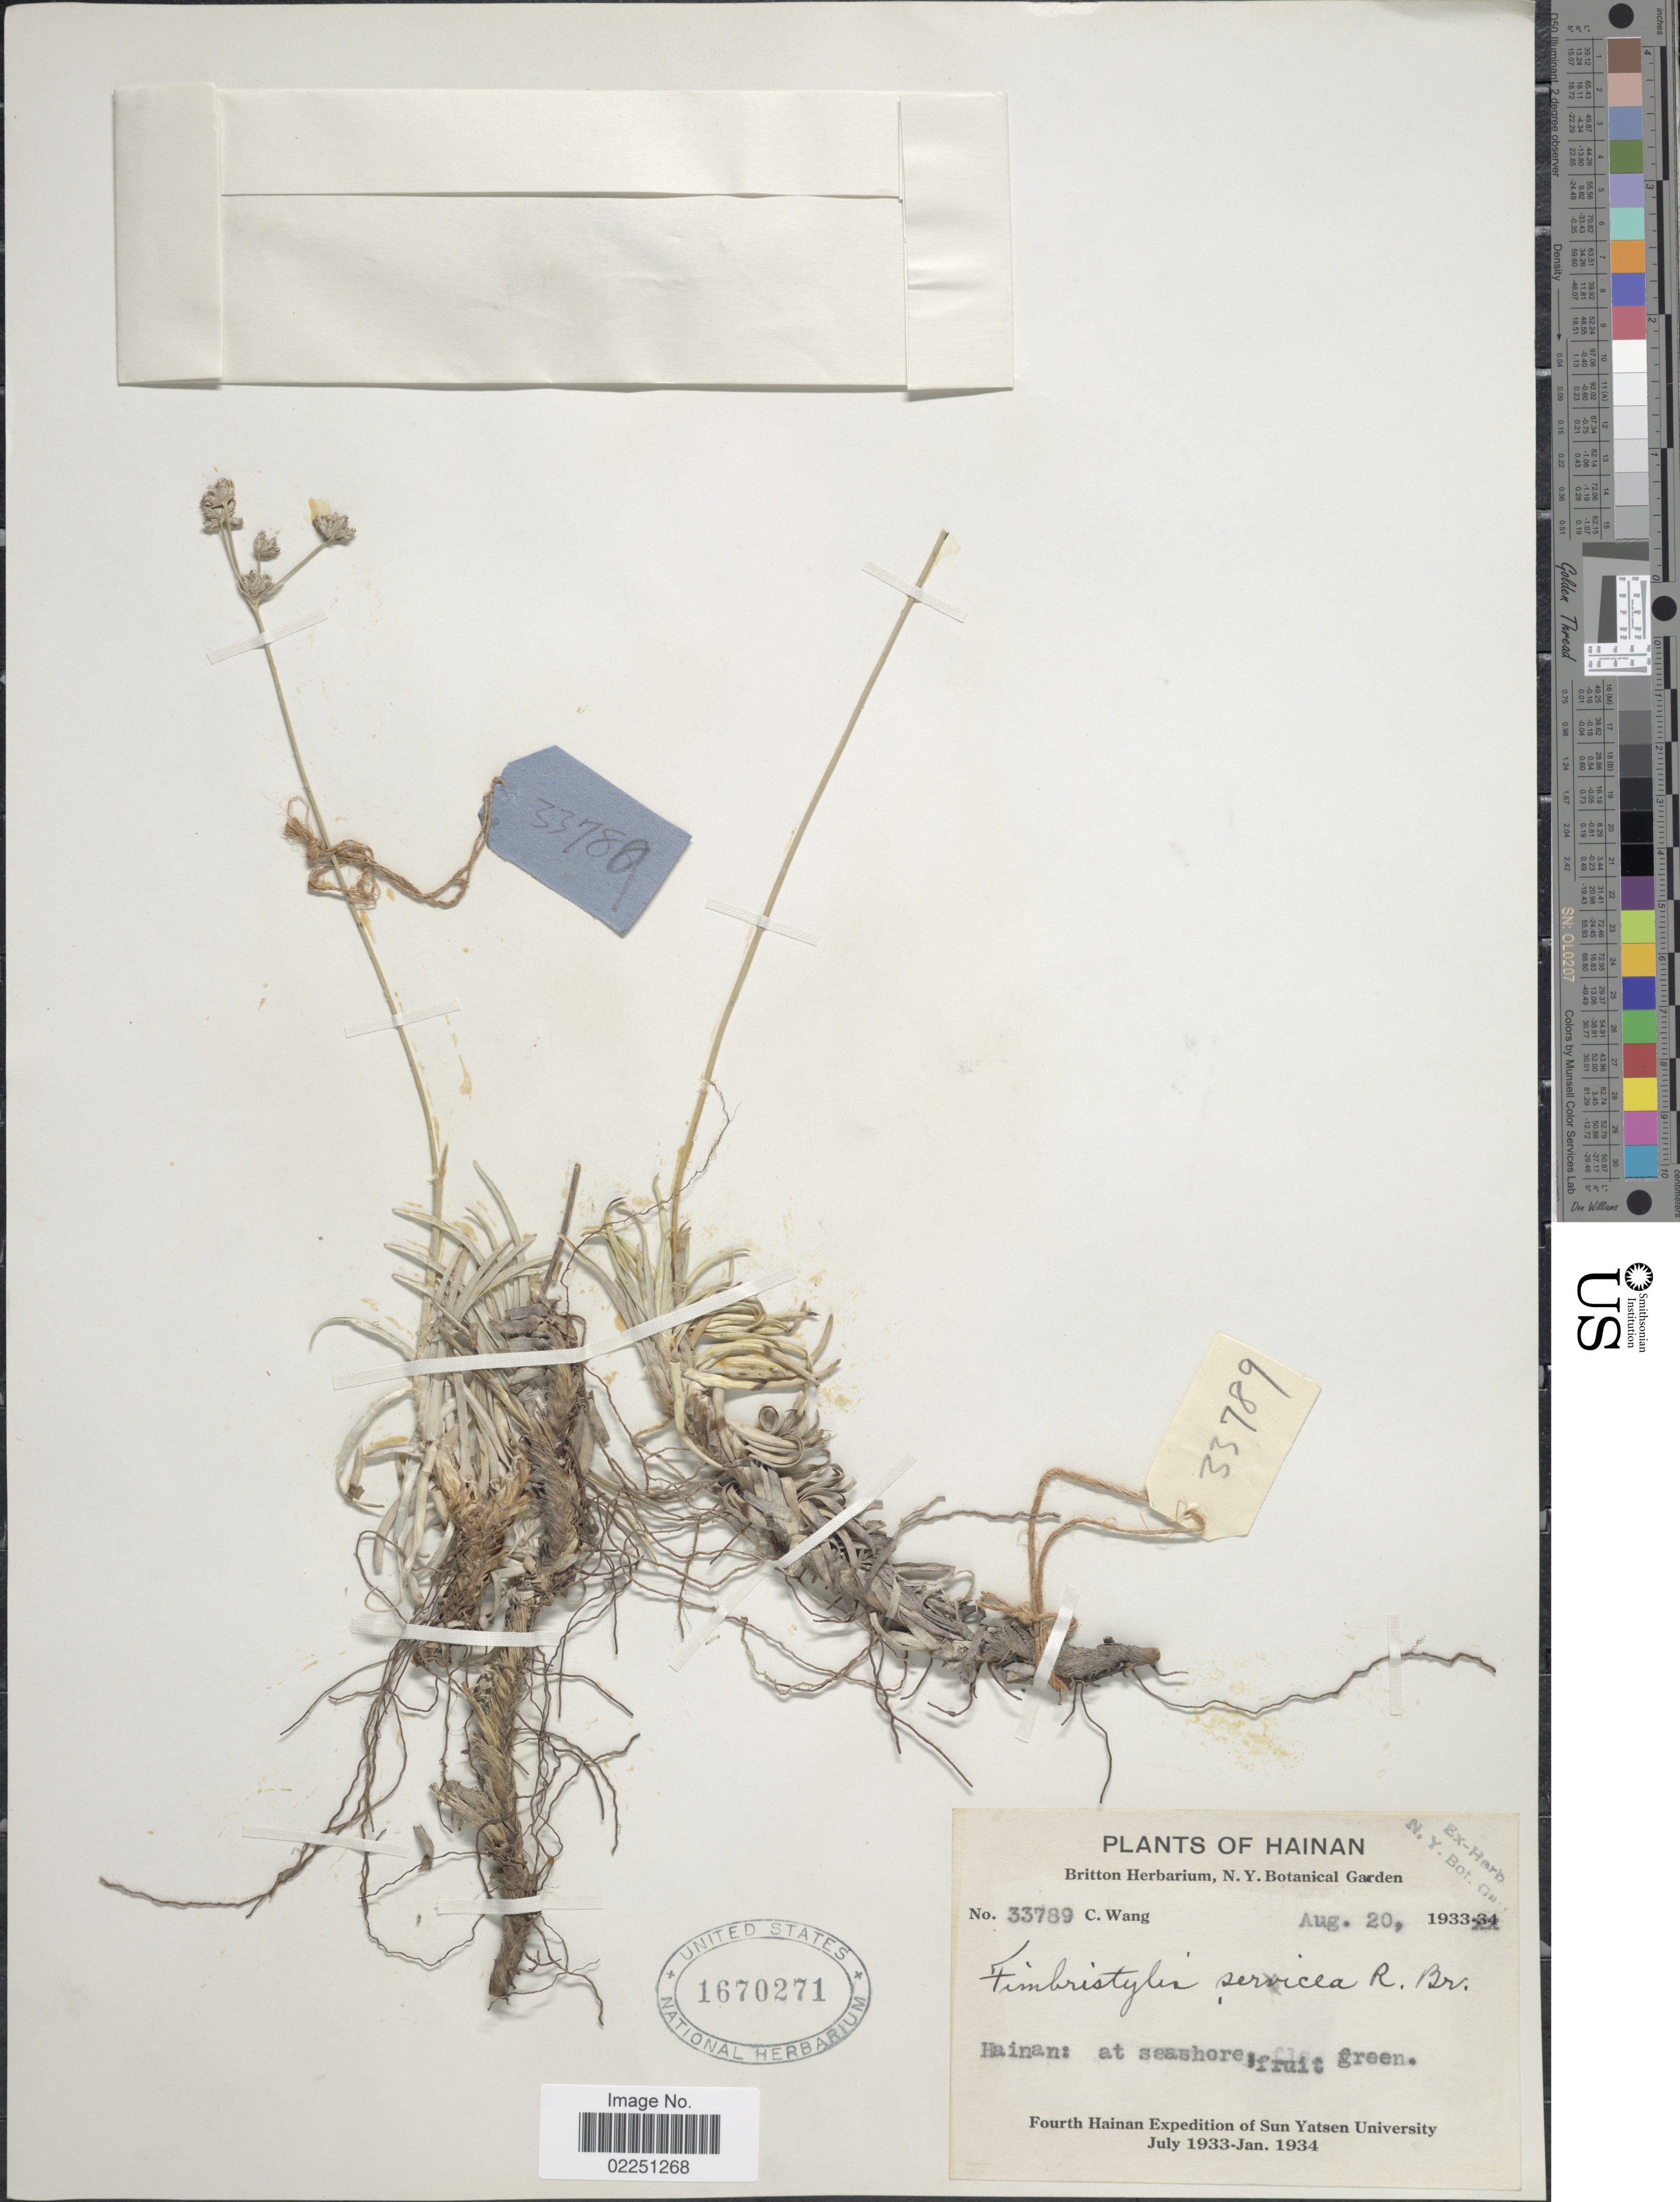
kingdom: Plantae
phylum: Tracheophyta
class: Liliopsida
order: Poales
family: Cyperaceae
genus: Fimbristylis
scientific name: Fimbristylis sericea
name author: (Poir.) R. Br.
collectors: C. Wang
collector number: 33789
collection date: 1933-08-20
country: China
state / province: Hainan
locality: At seashore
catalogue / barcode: US 1670271